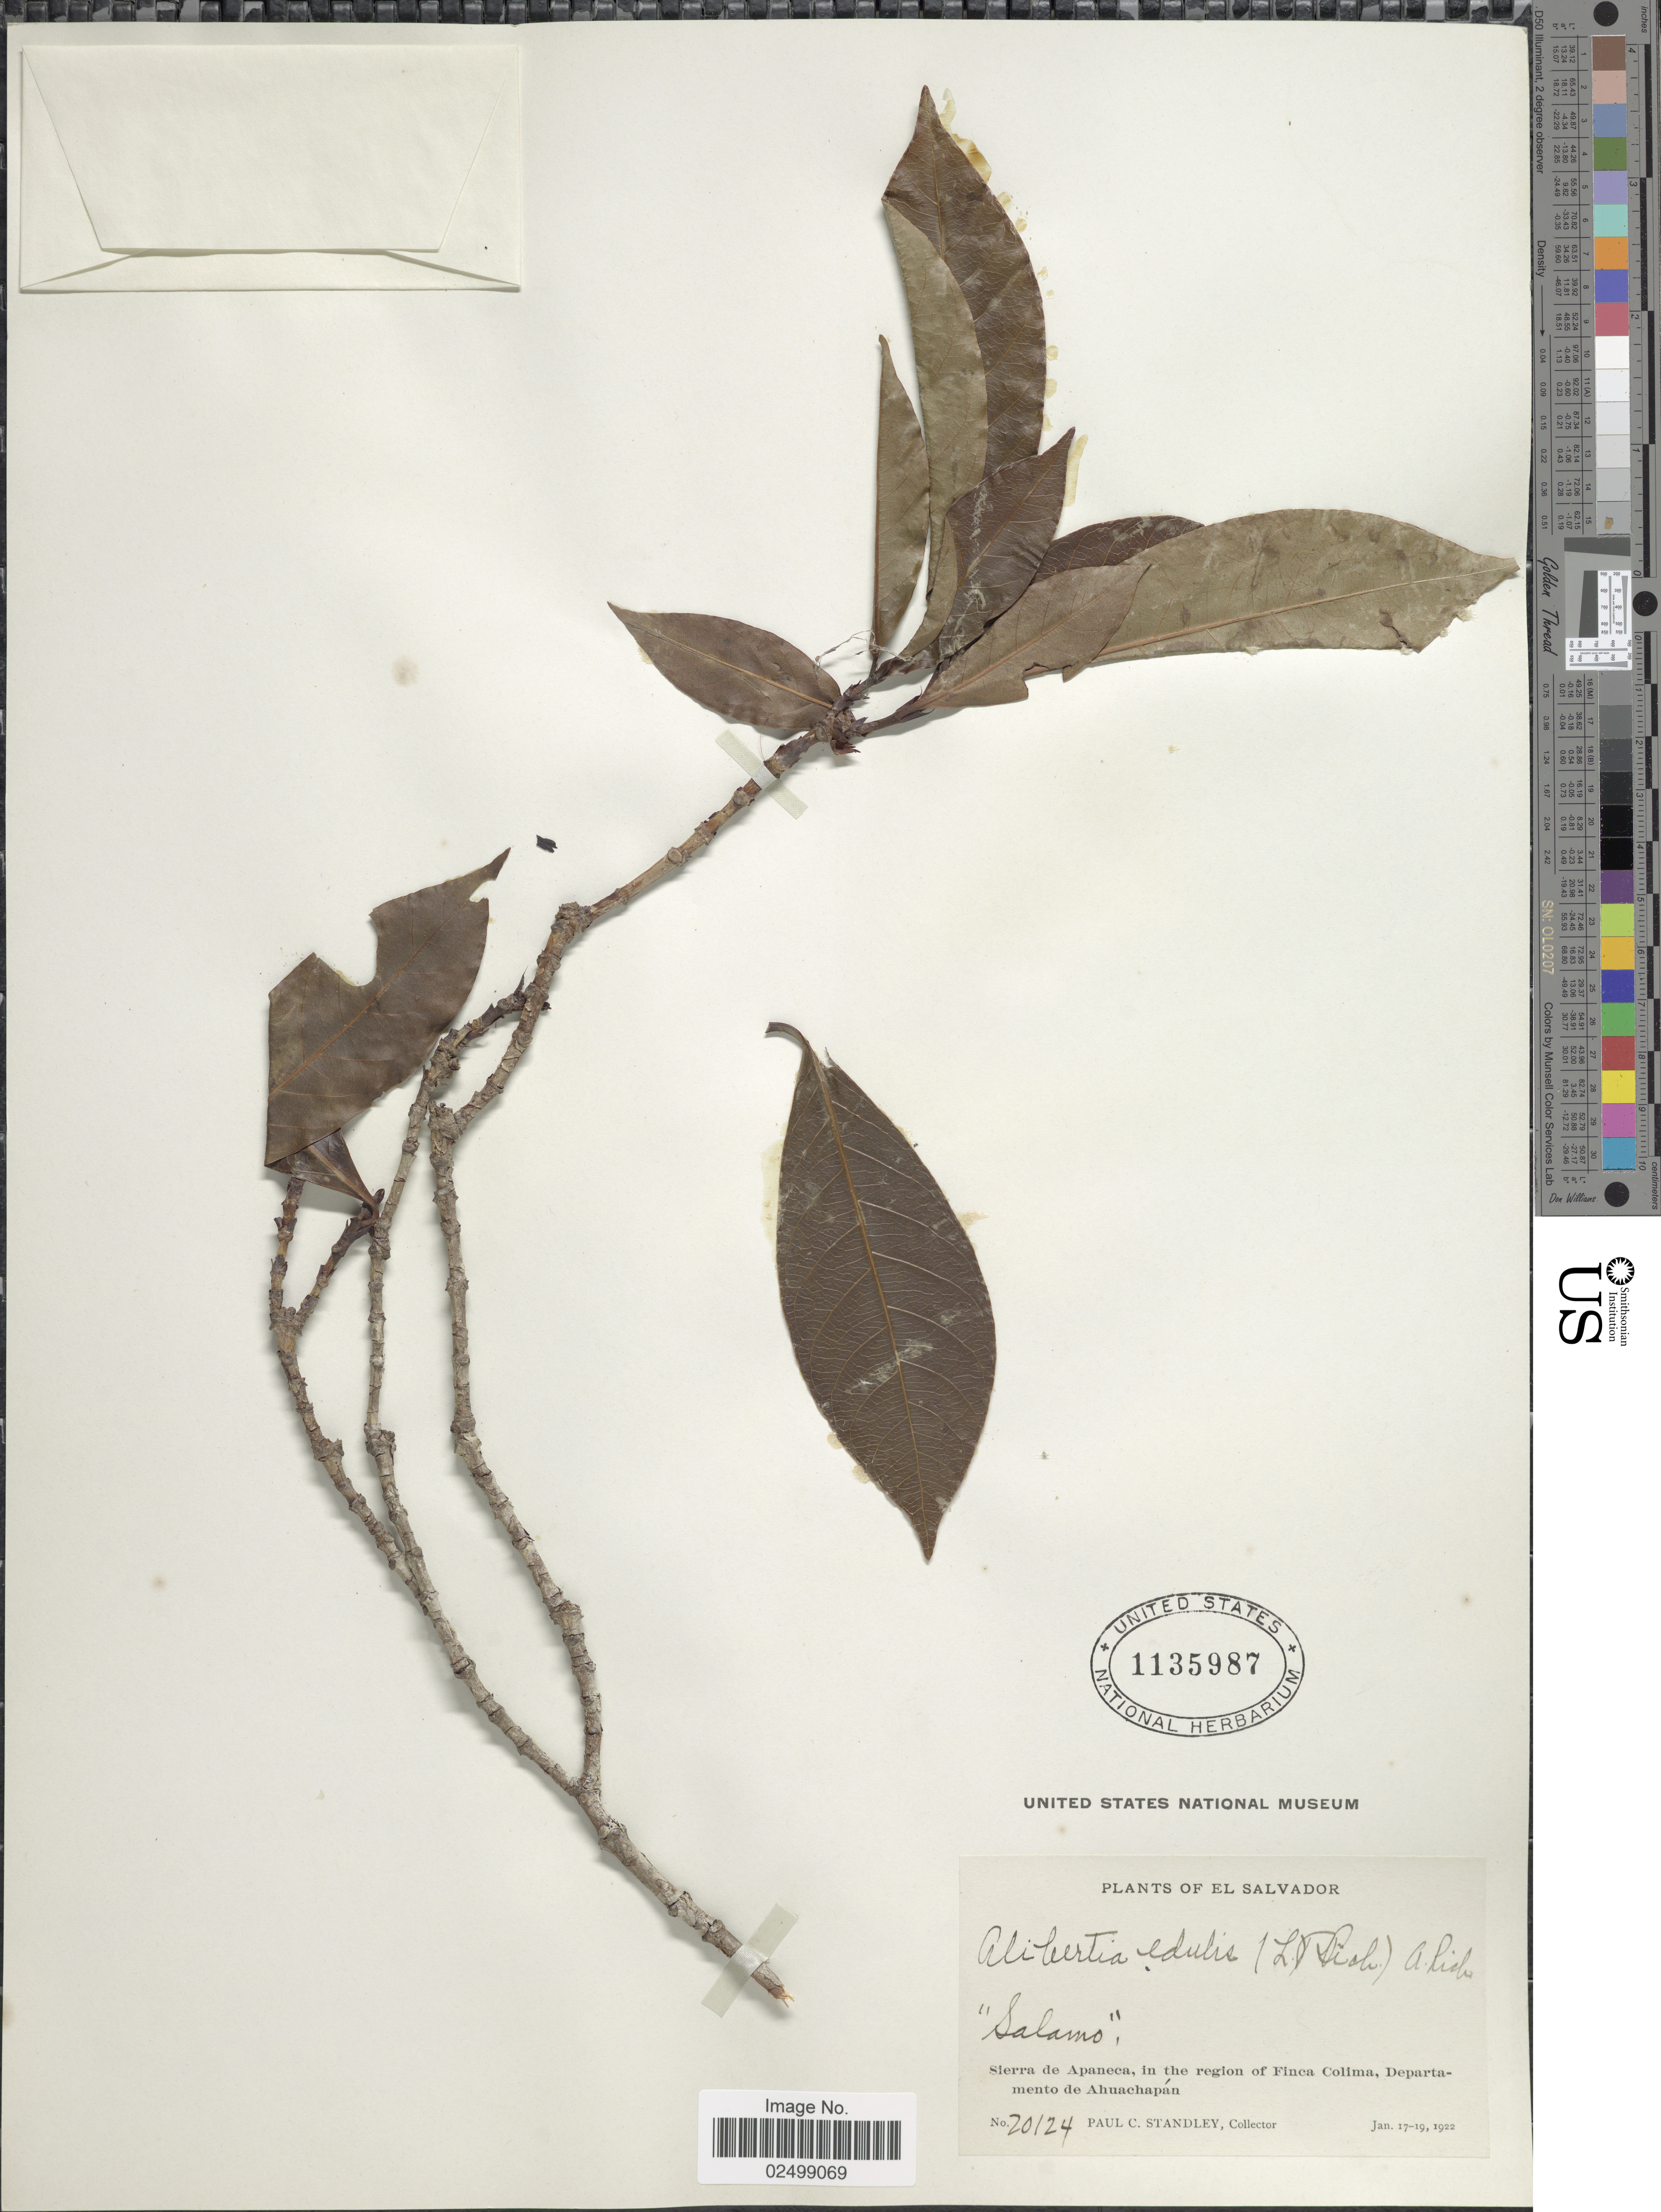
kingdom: Plantae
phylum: Tracheophyta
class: Magnoliopsida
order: Gentianales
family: Rubiaceae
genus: Alibertia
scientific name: Alibertia edulis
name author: (Rich.) A. Rich. ex DC.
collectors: P. C. Standley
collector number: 20124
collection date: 1922-01-17/1922-01-19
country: El Salvador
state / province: Ahuachapan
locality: Sierra de Apaneca, in the region of Finca Colima, Departamento de Ahuachapan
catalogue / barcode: US 1135987